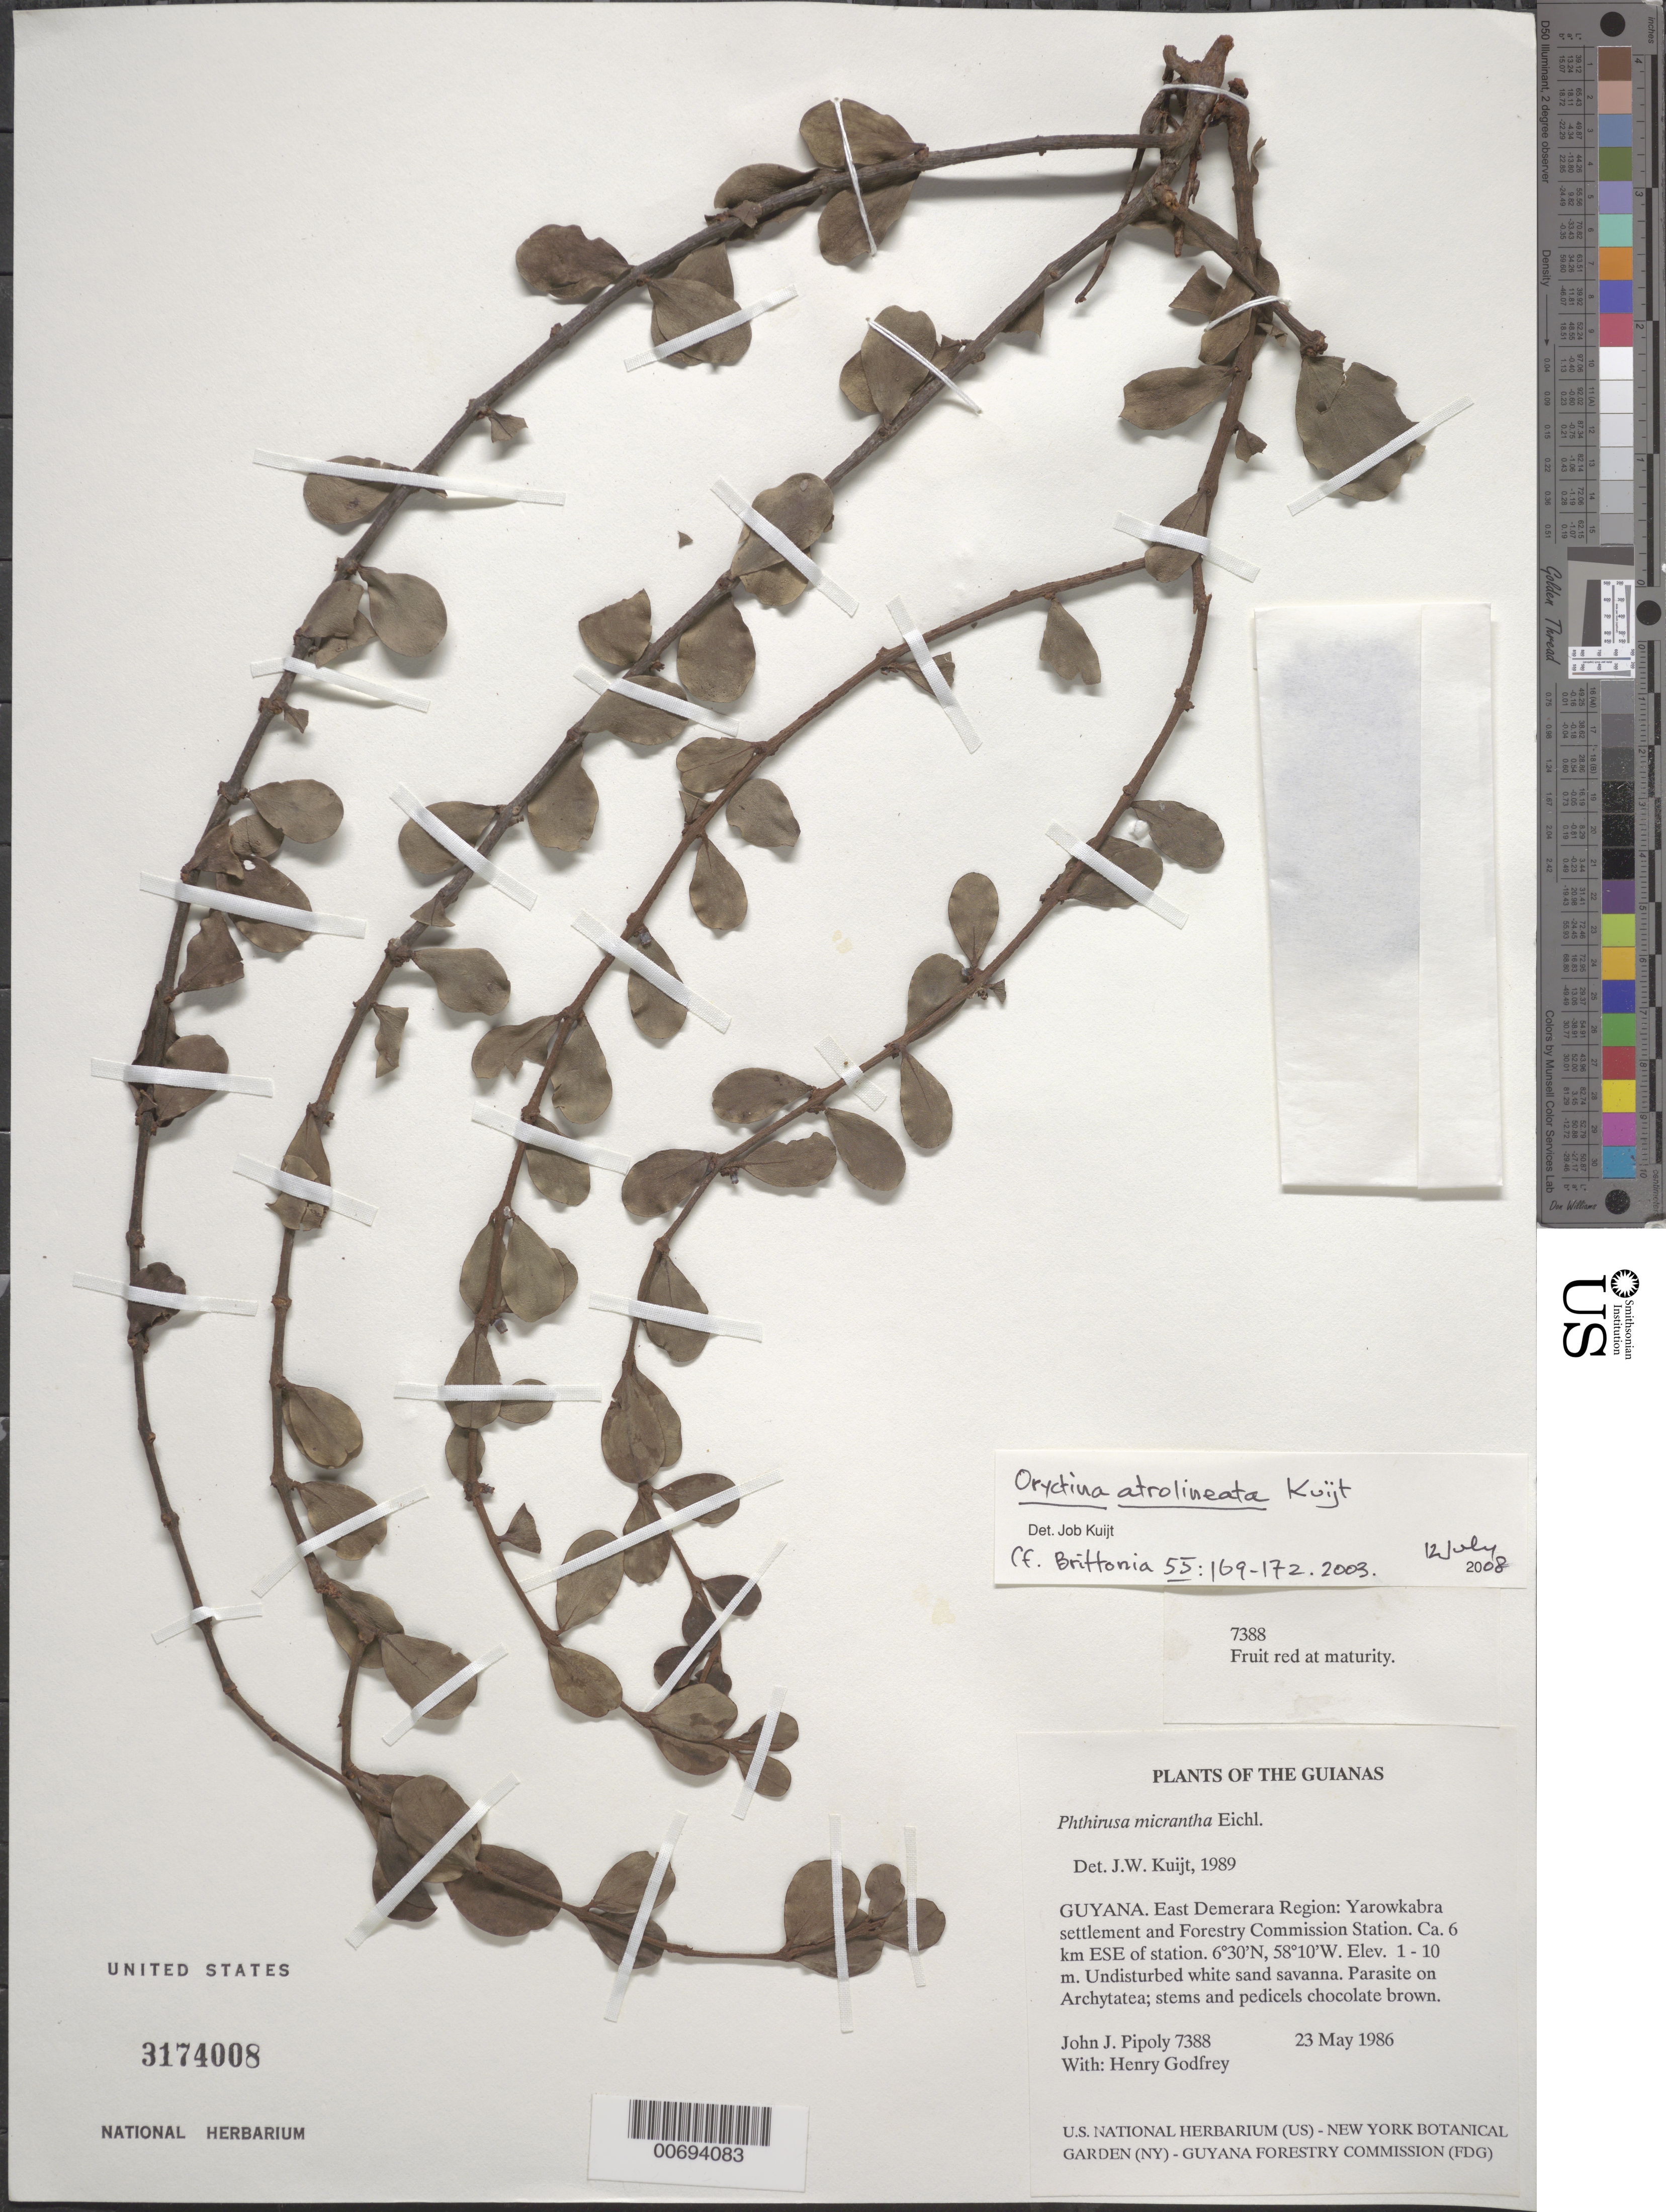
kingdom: Plantae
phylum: Tracheophyta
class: Magnoliopsida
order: Santalales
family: Loranthaceae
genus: Oryctina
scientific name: Oryctina atrolineata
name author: Kuijt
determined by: Kuijt, Job, (CANADA)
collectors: J. J. Pipoly & H. Godfrey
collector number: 7388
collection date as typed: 23 May 1986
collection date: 1986-05-23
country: Guyana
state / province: Demerara-Mahaica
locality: Yarowkabra settlement and Forestry Commission Station ca. 6 km ESE of station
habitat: Undisturbed white sand savanna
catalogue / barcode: US 3174008